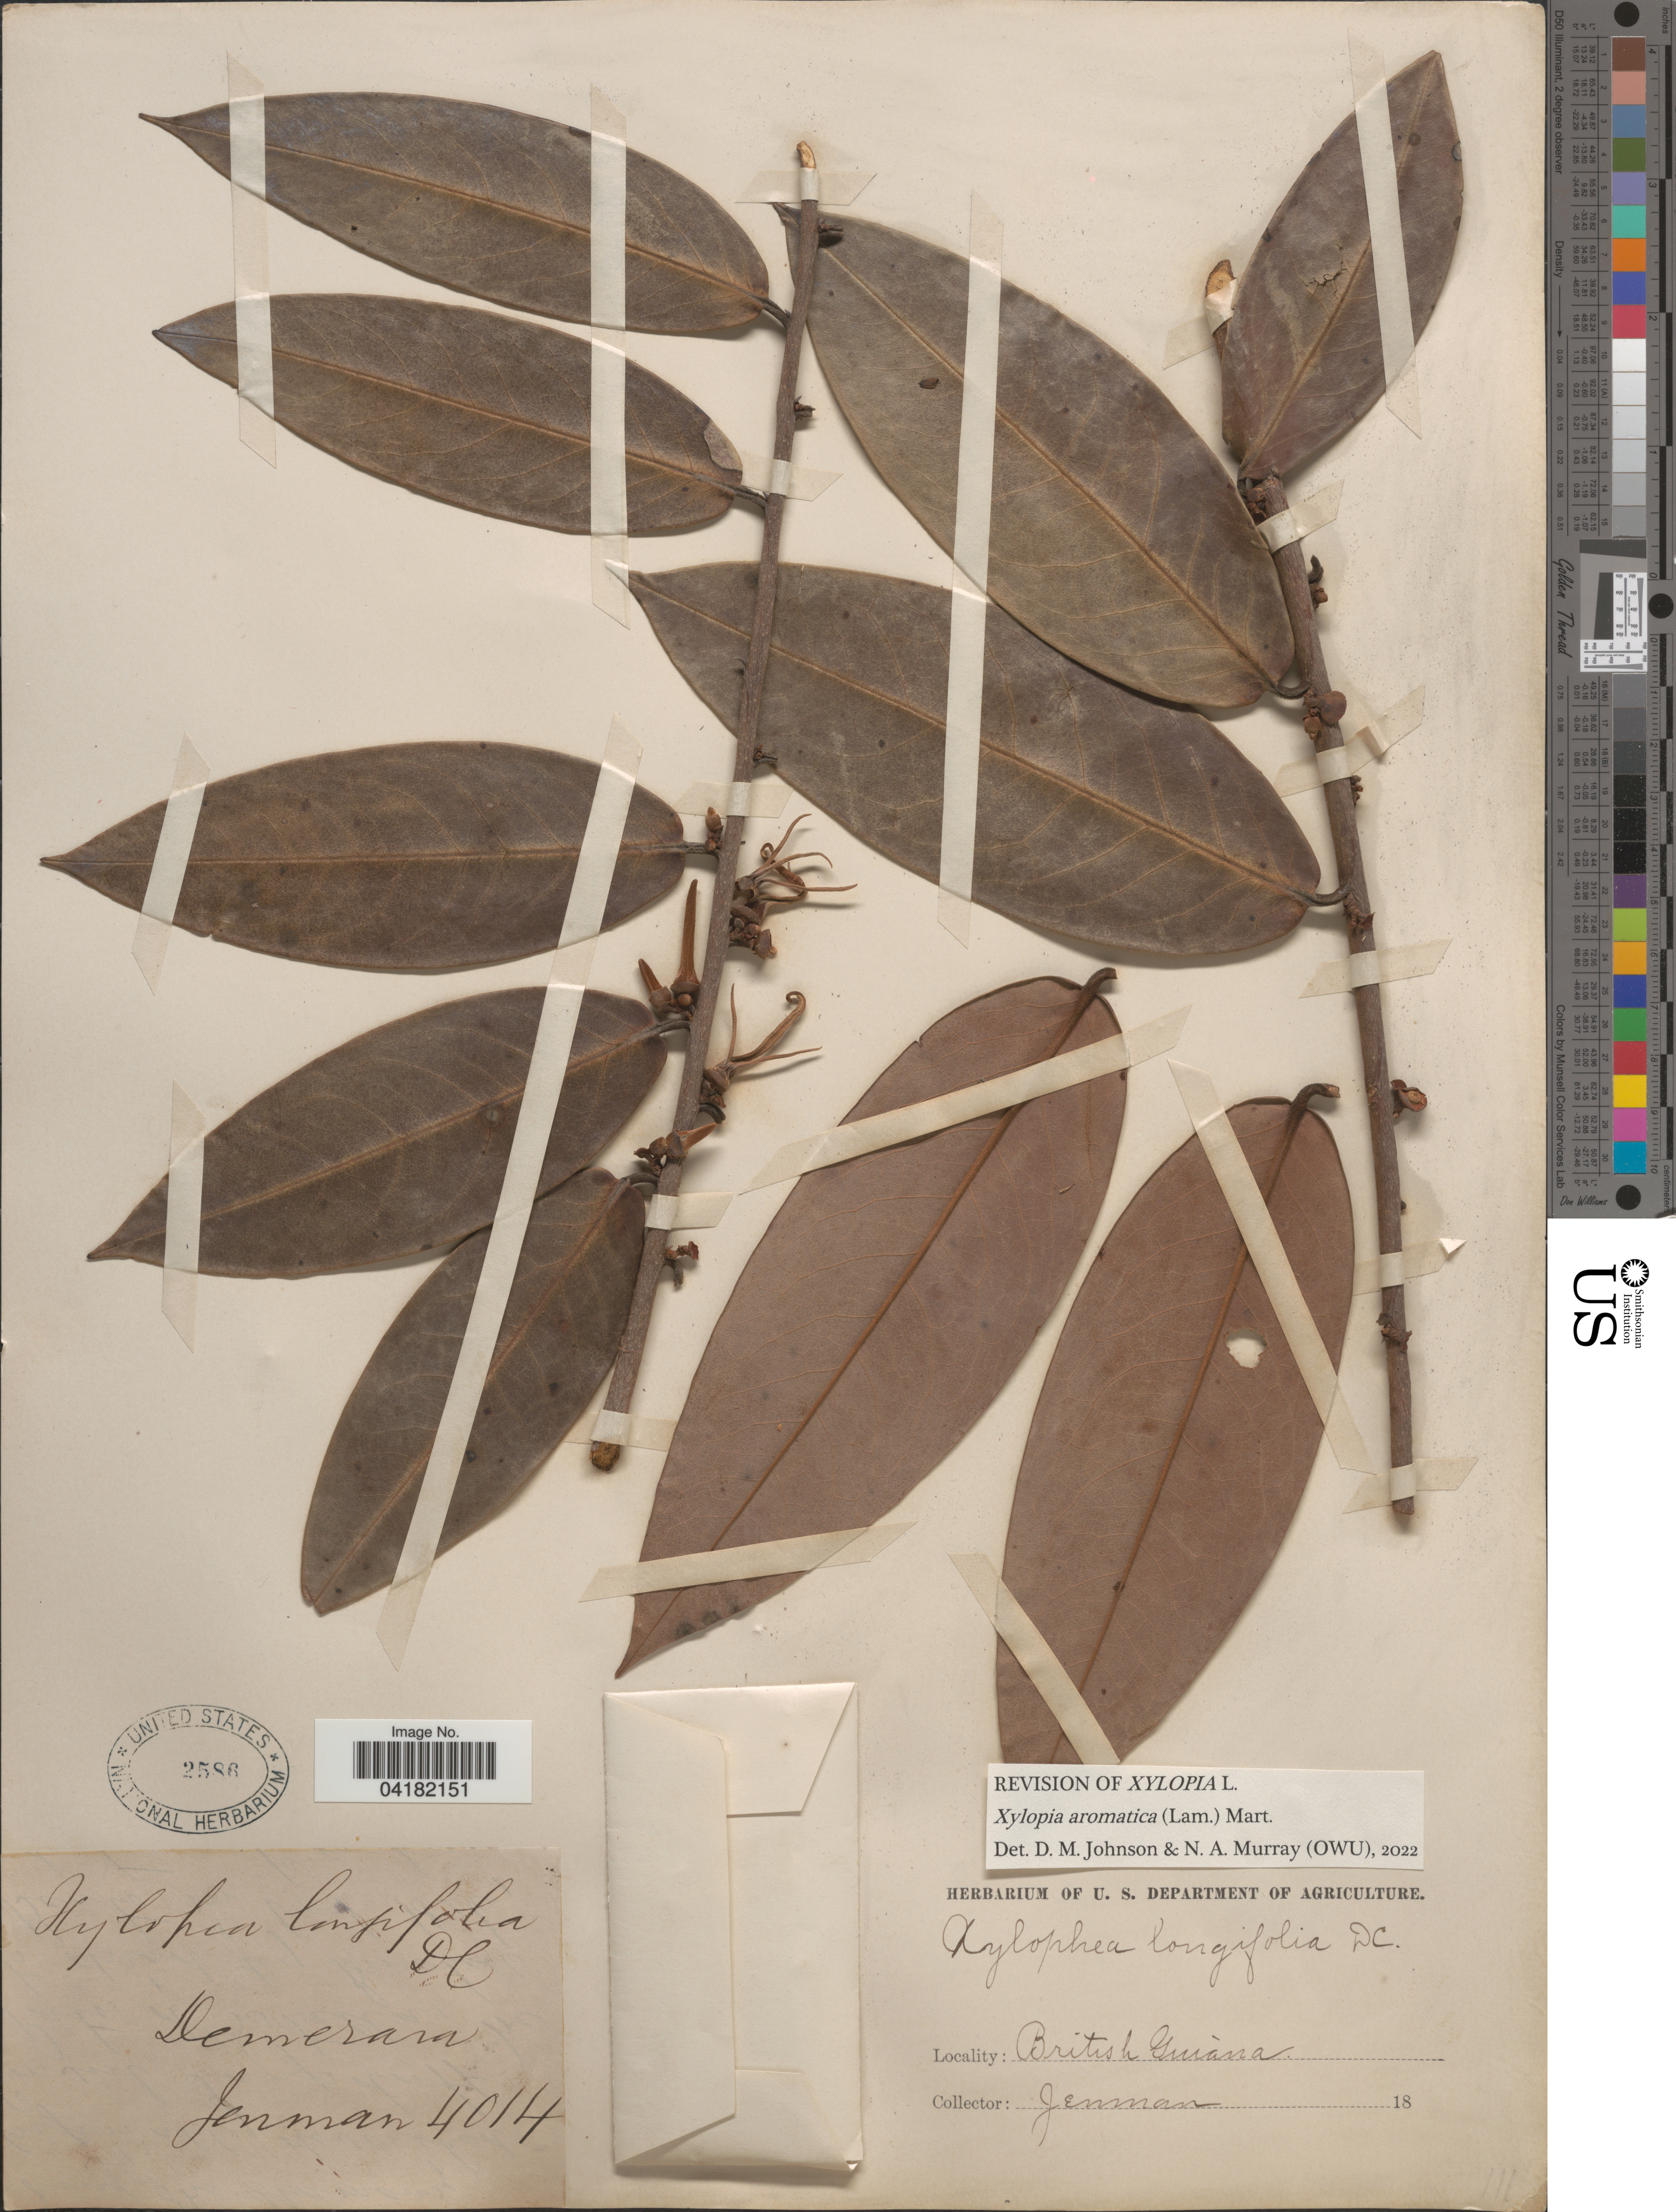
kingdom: Plantae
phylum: Tracheophyta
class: Magnoliopsida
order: Magnoliales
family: Annonaceae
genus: Xylopia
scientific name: Xylopia aromatica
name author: (Lam.) Mart.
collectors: -. Jenman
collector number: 4014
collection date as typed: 18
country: Guyana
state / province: Demerara-Mahaica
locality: Demerara. British Guiana.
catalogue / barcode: US 2586